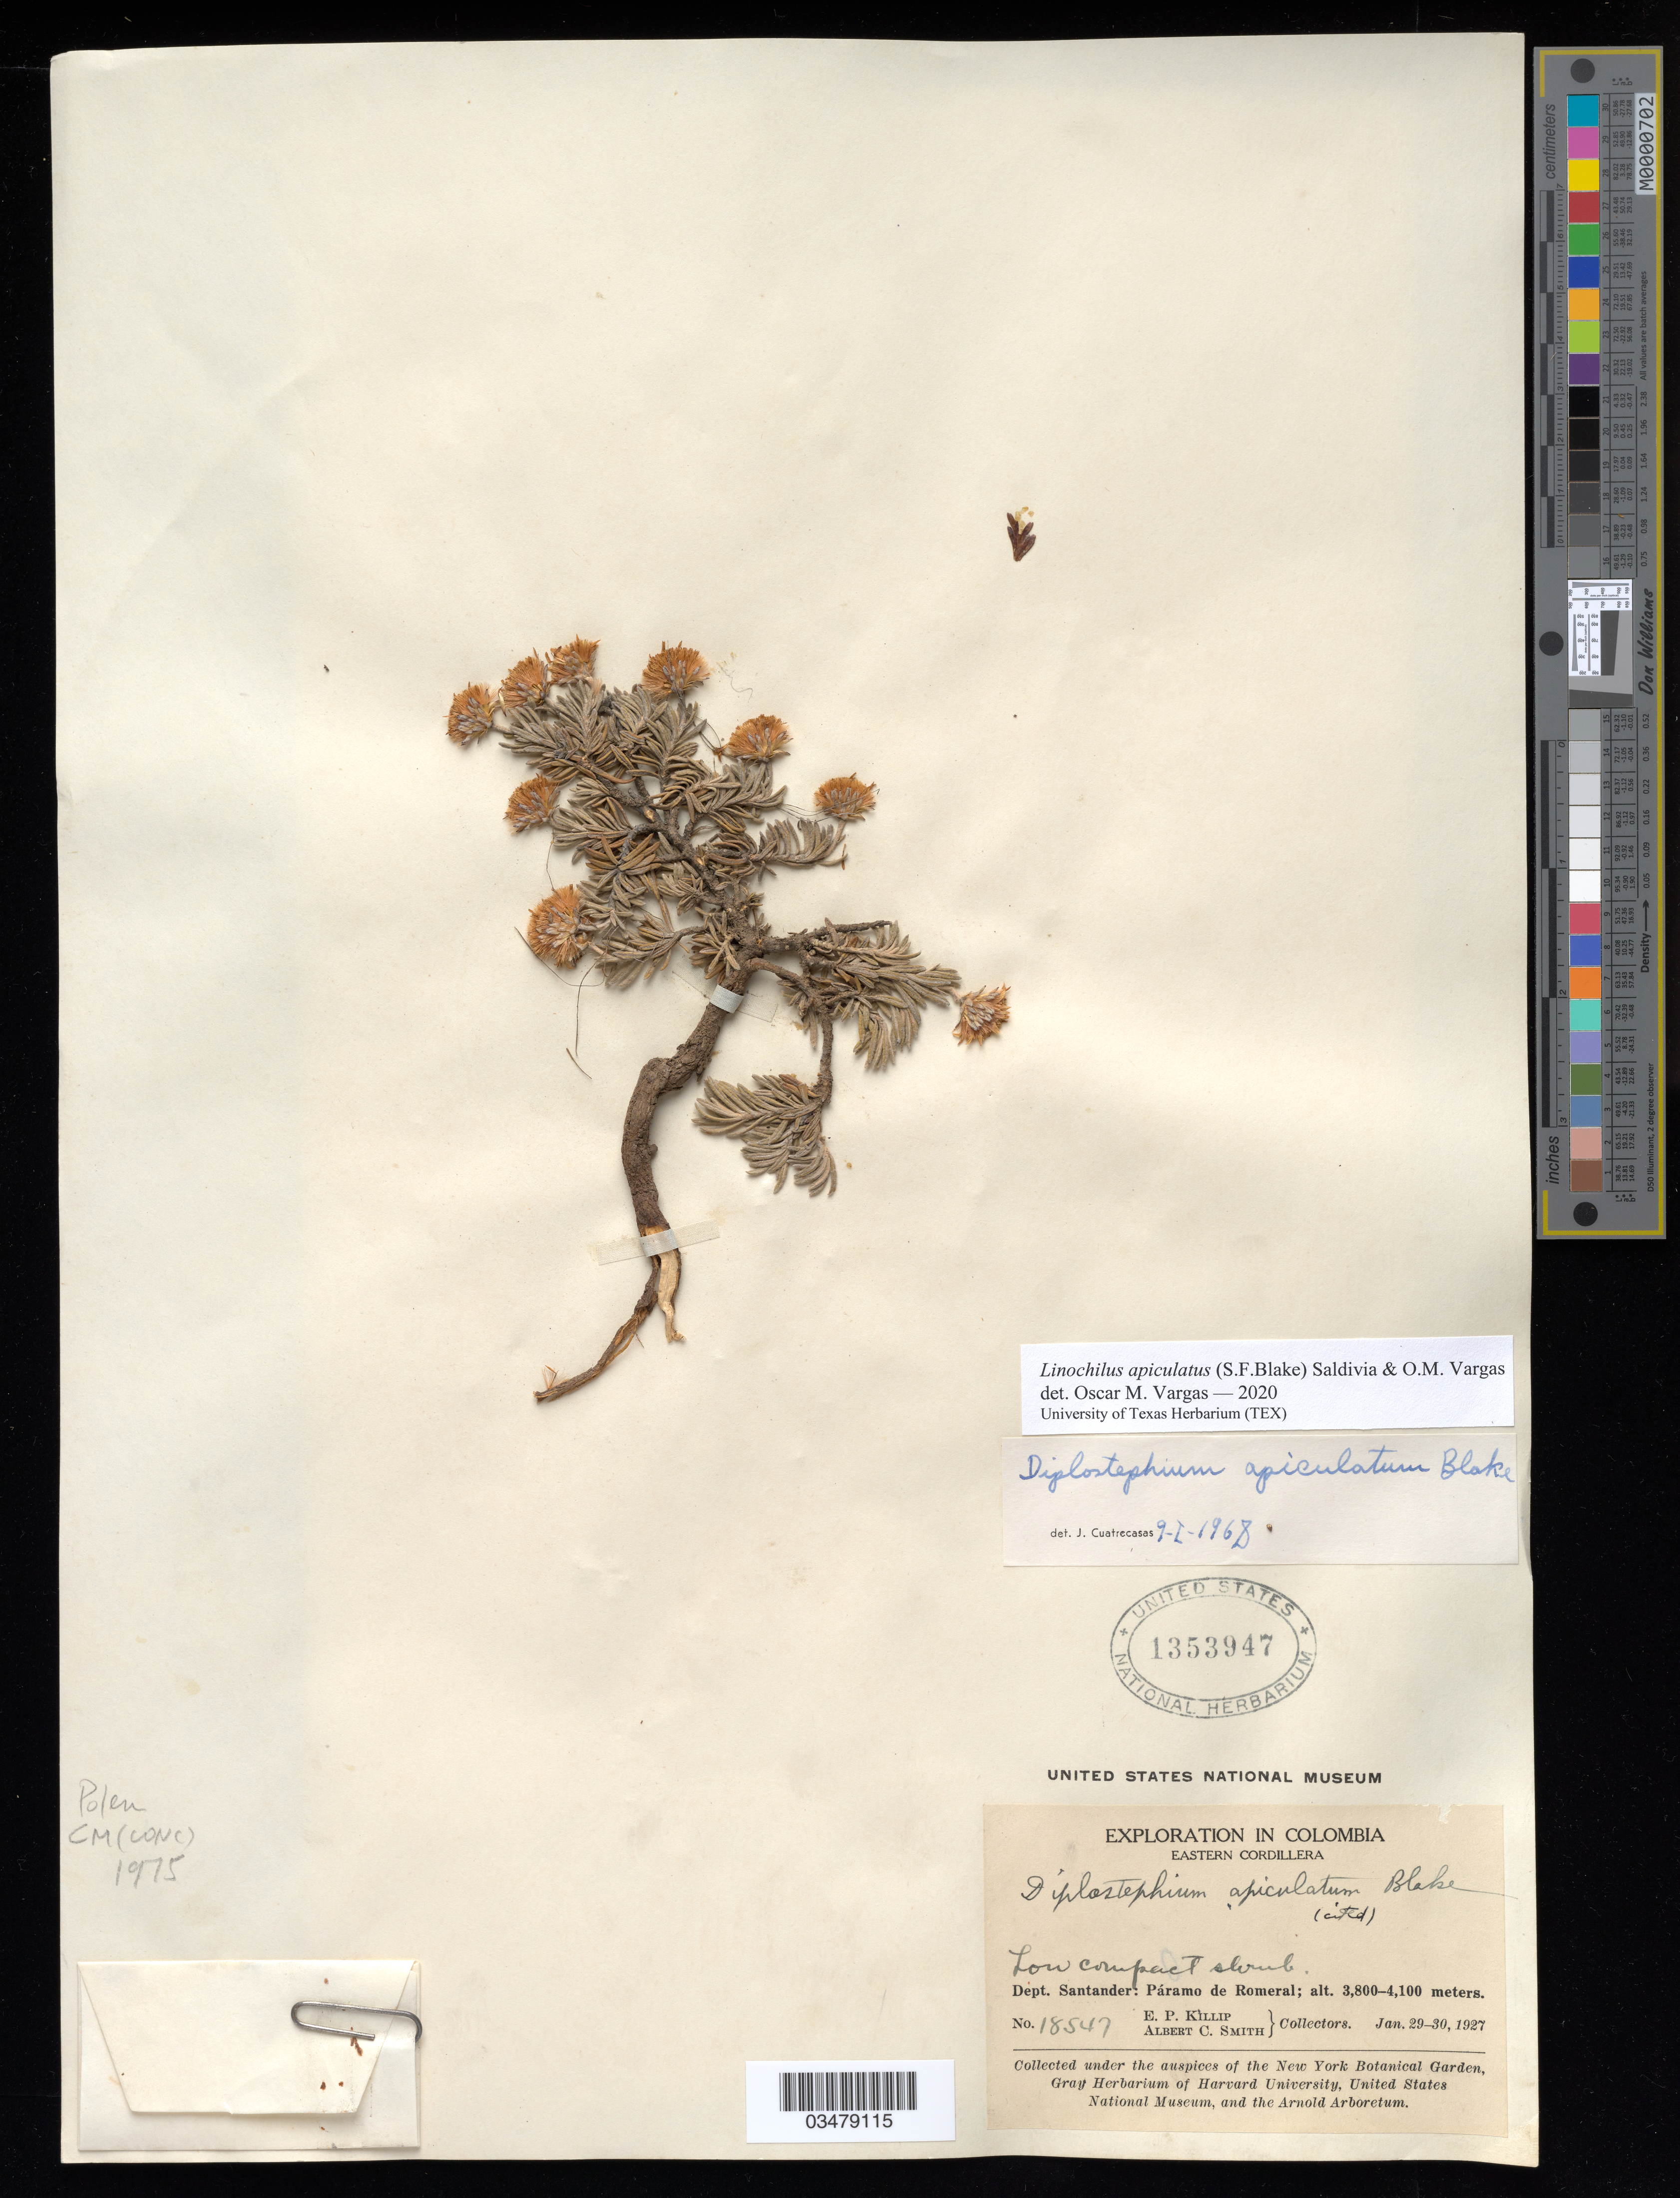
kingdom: Plantae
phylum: Tracheophyta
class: Magnoliopsida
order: Asterales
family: Asteraceae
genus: Linochilus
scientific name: Linochilus apiculatus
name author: (S.F. Blake) Saldivia & O.M. Vargas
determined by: Vargas, Oscar M.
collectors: E. P. Killip & A. C. Smith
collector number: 18547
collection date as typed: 29 Jan 1927 to 30 Jan 1927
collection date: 1927-01-29/1927-01-30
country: Colombia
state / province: Norte de Santander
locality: Paramo de Romeral.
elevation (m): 3800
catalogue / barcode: US 1353947